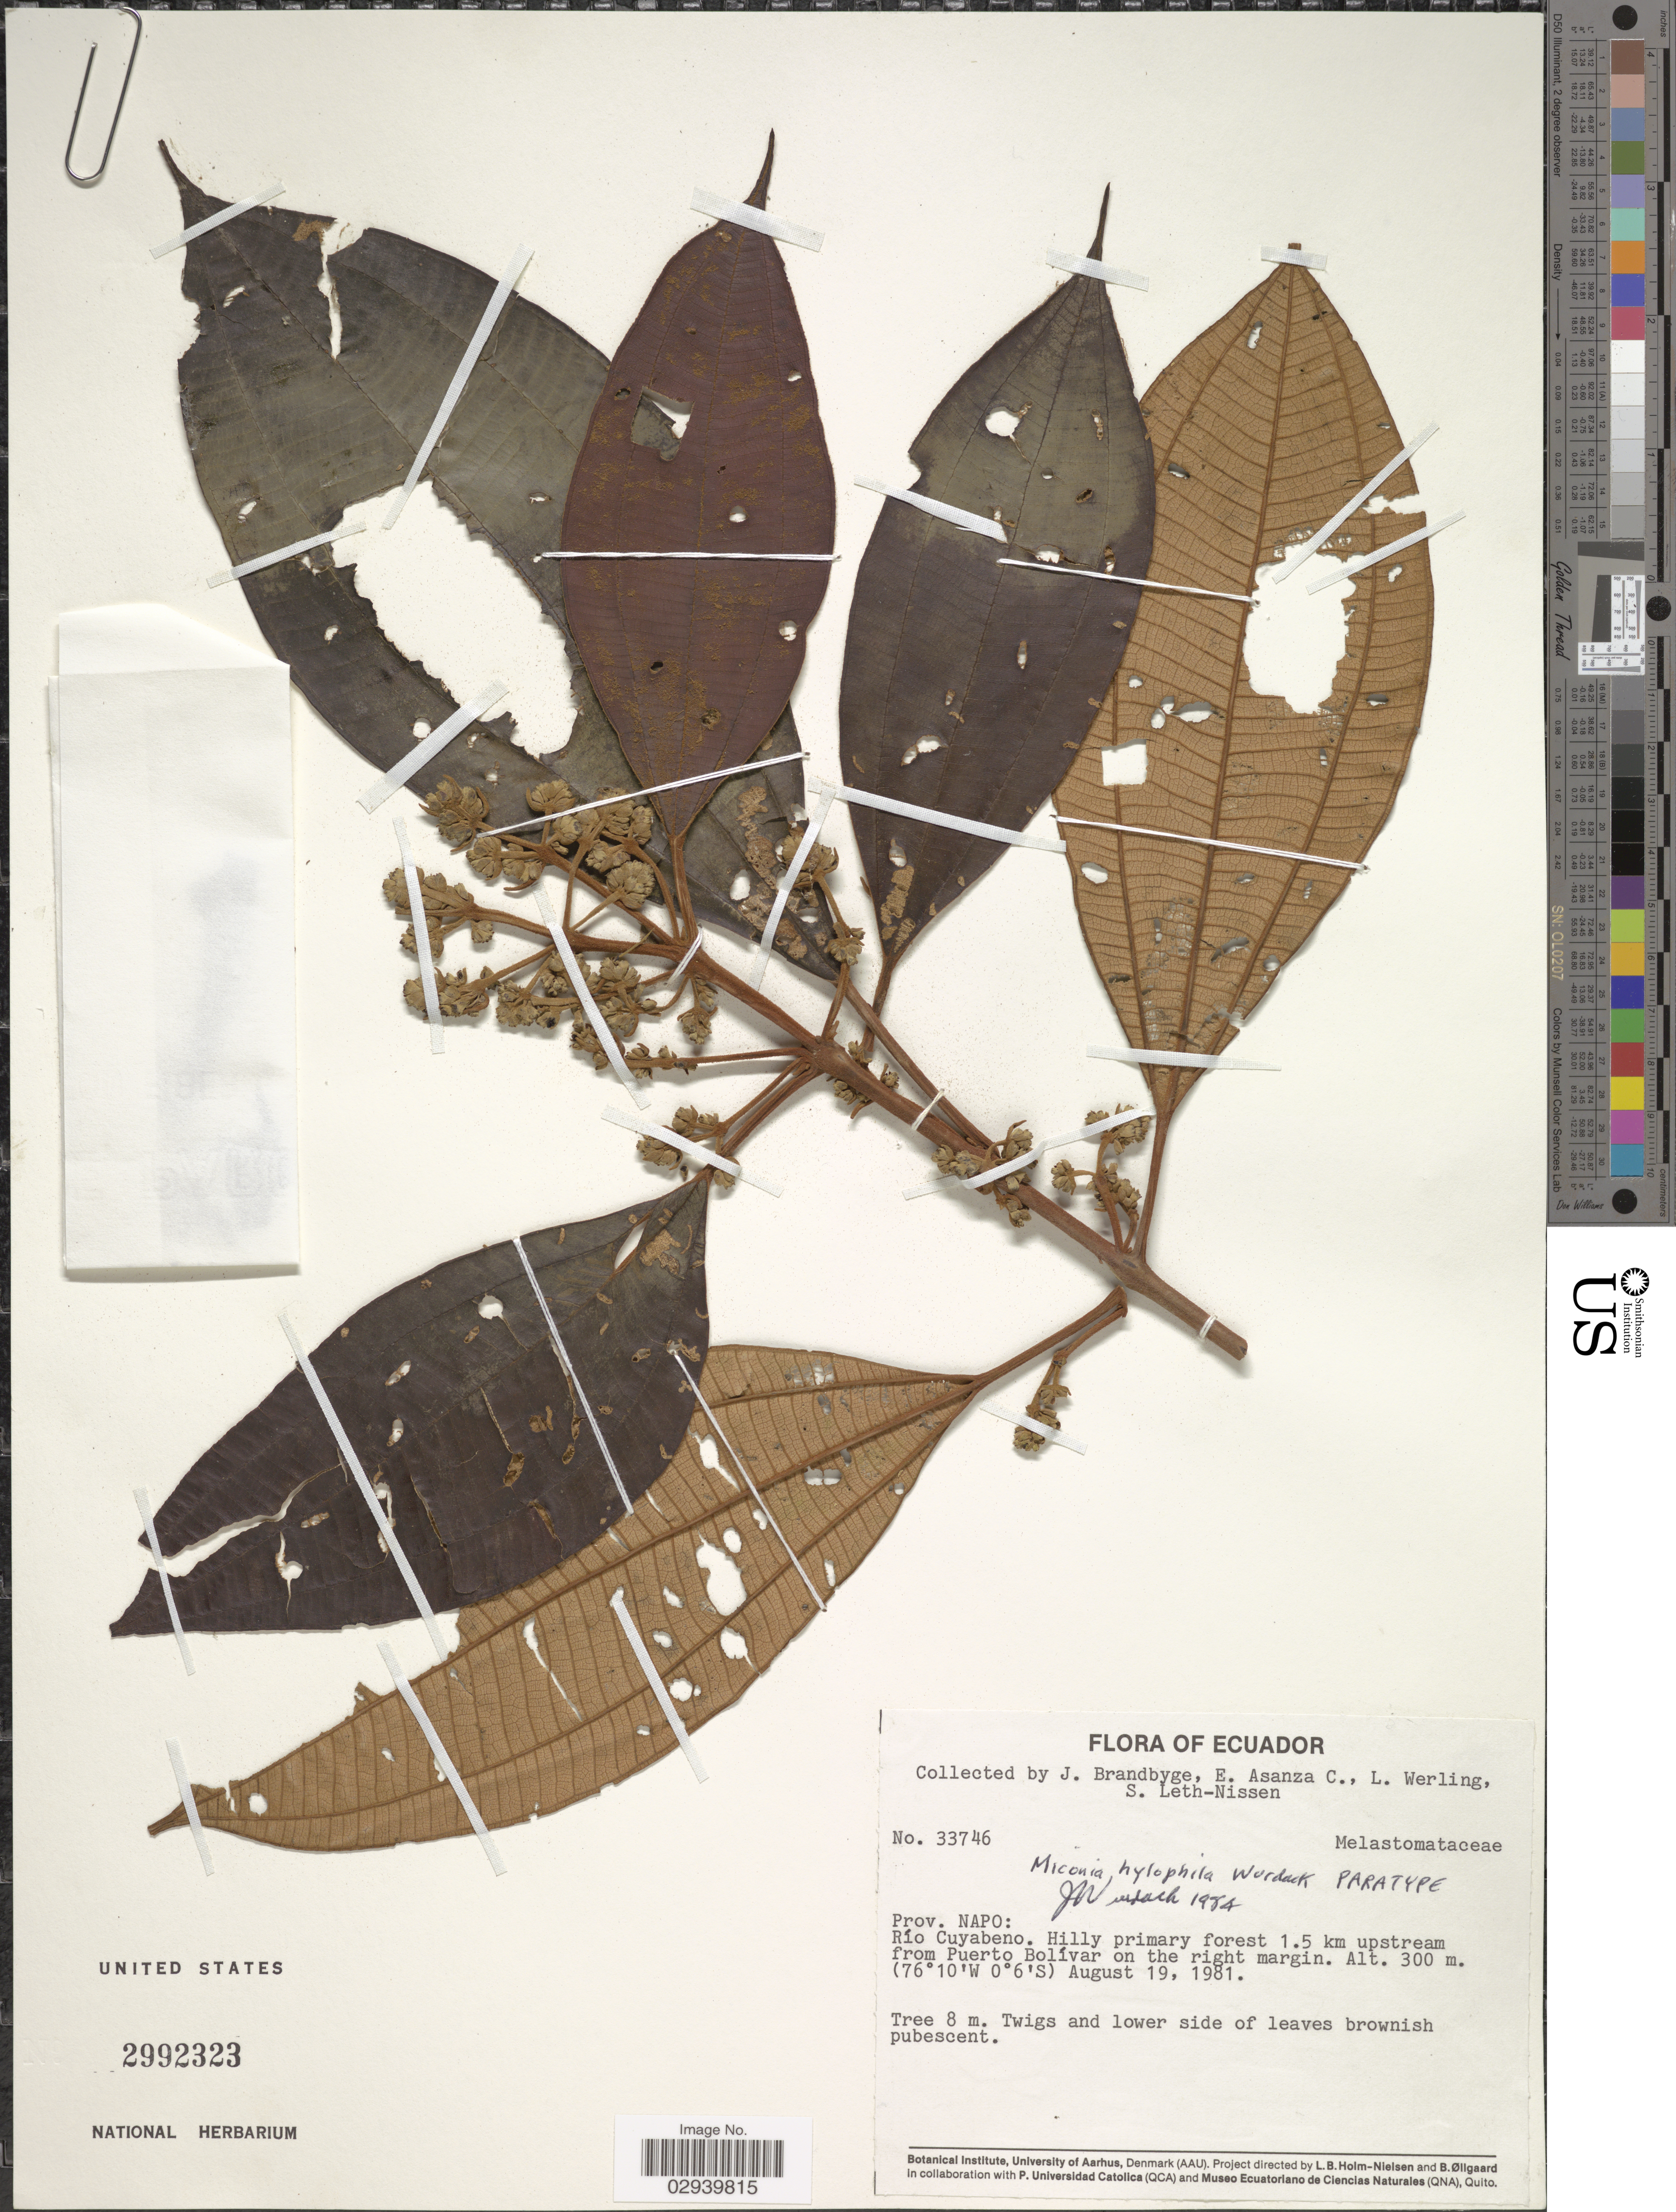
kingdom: Plantae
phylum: Tracheophyta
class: Magnoliopsida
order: Myrtales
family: Melastomataceae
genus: Miconia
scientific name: Miconia hylophila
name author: Wurdack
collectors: J. Brandbyge, E. Asanza C., L. Werling & S. Leth-Nissen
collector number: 33746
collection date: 1981-08-19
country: Ecuador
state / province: Napo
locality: Río Cuyabeno. Hilly primary forest 1.5 km upstream from Puerto Bolívar on the right margin.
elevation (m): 300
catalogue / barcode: US 2992323